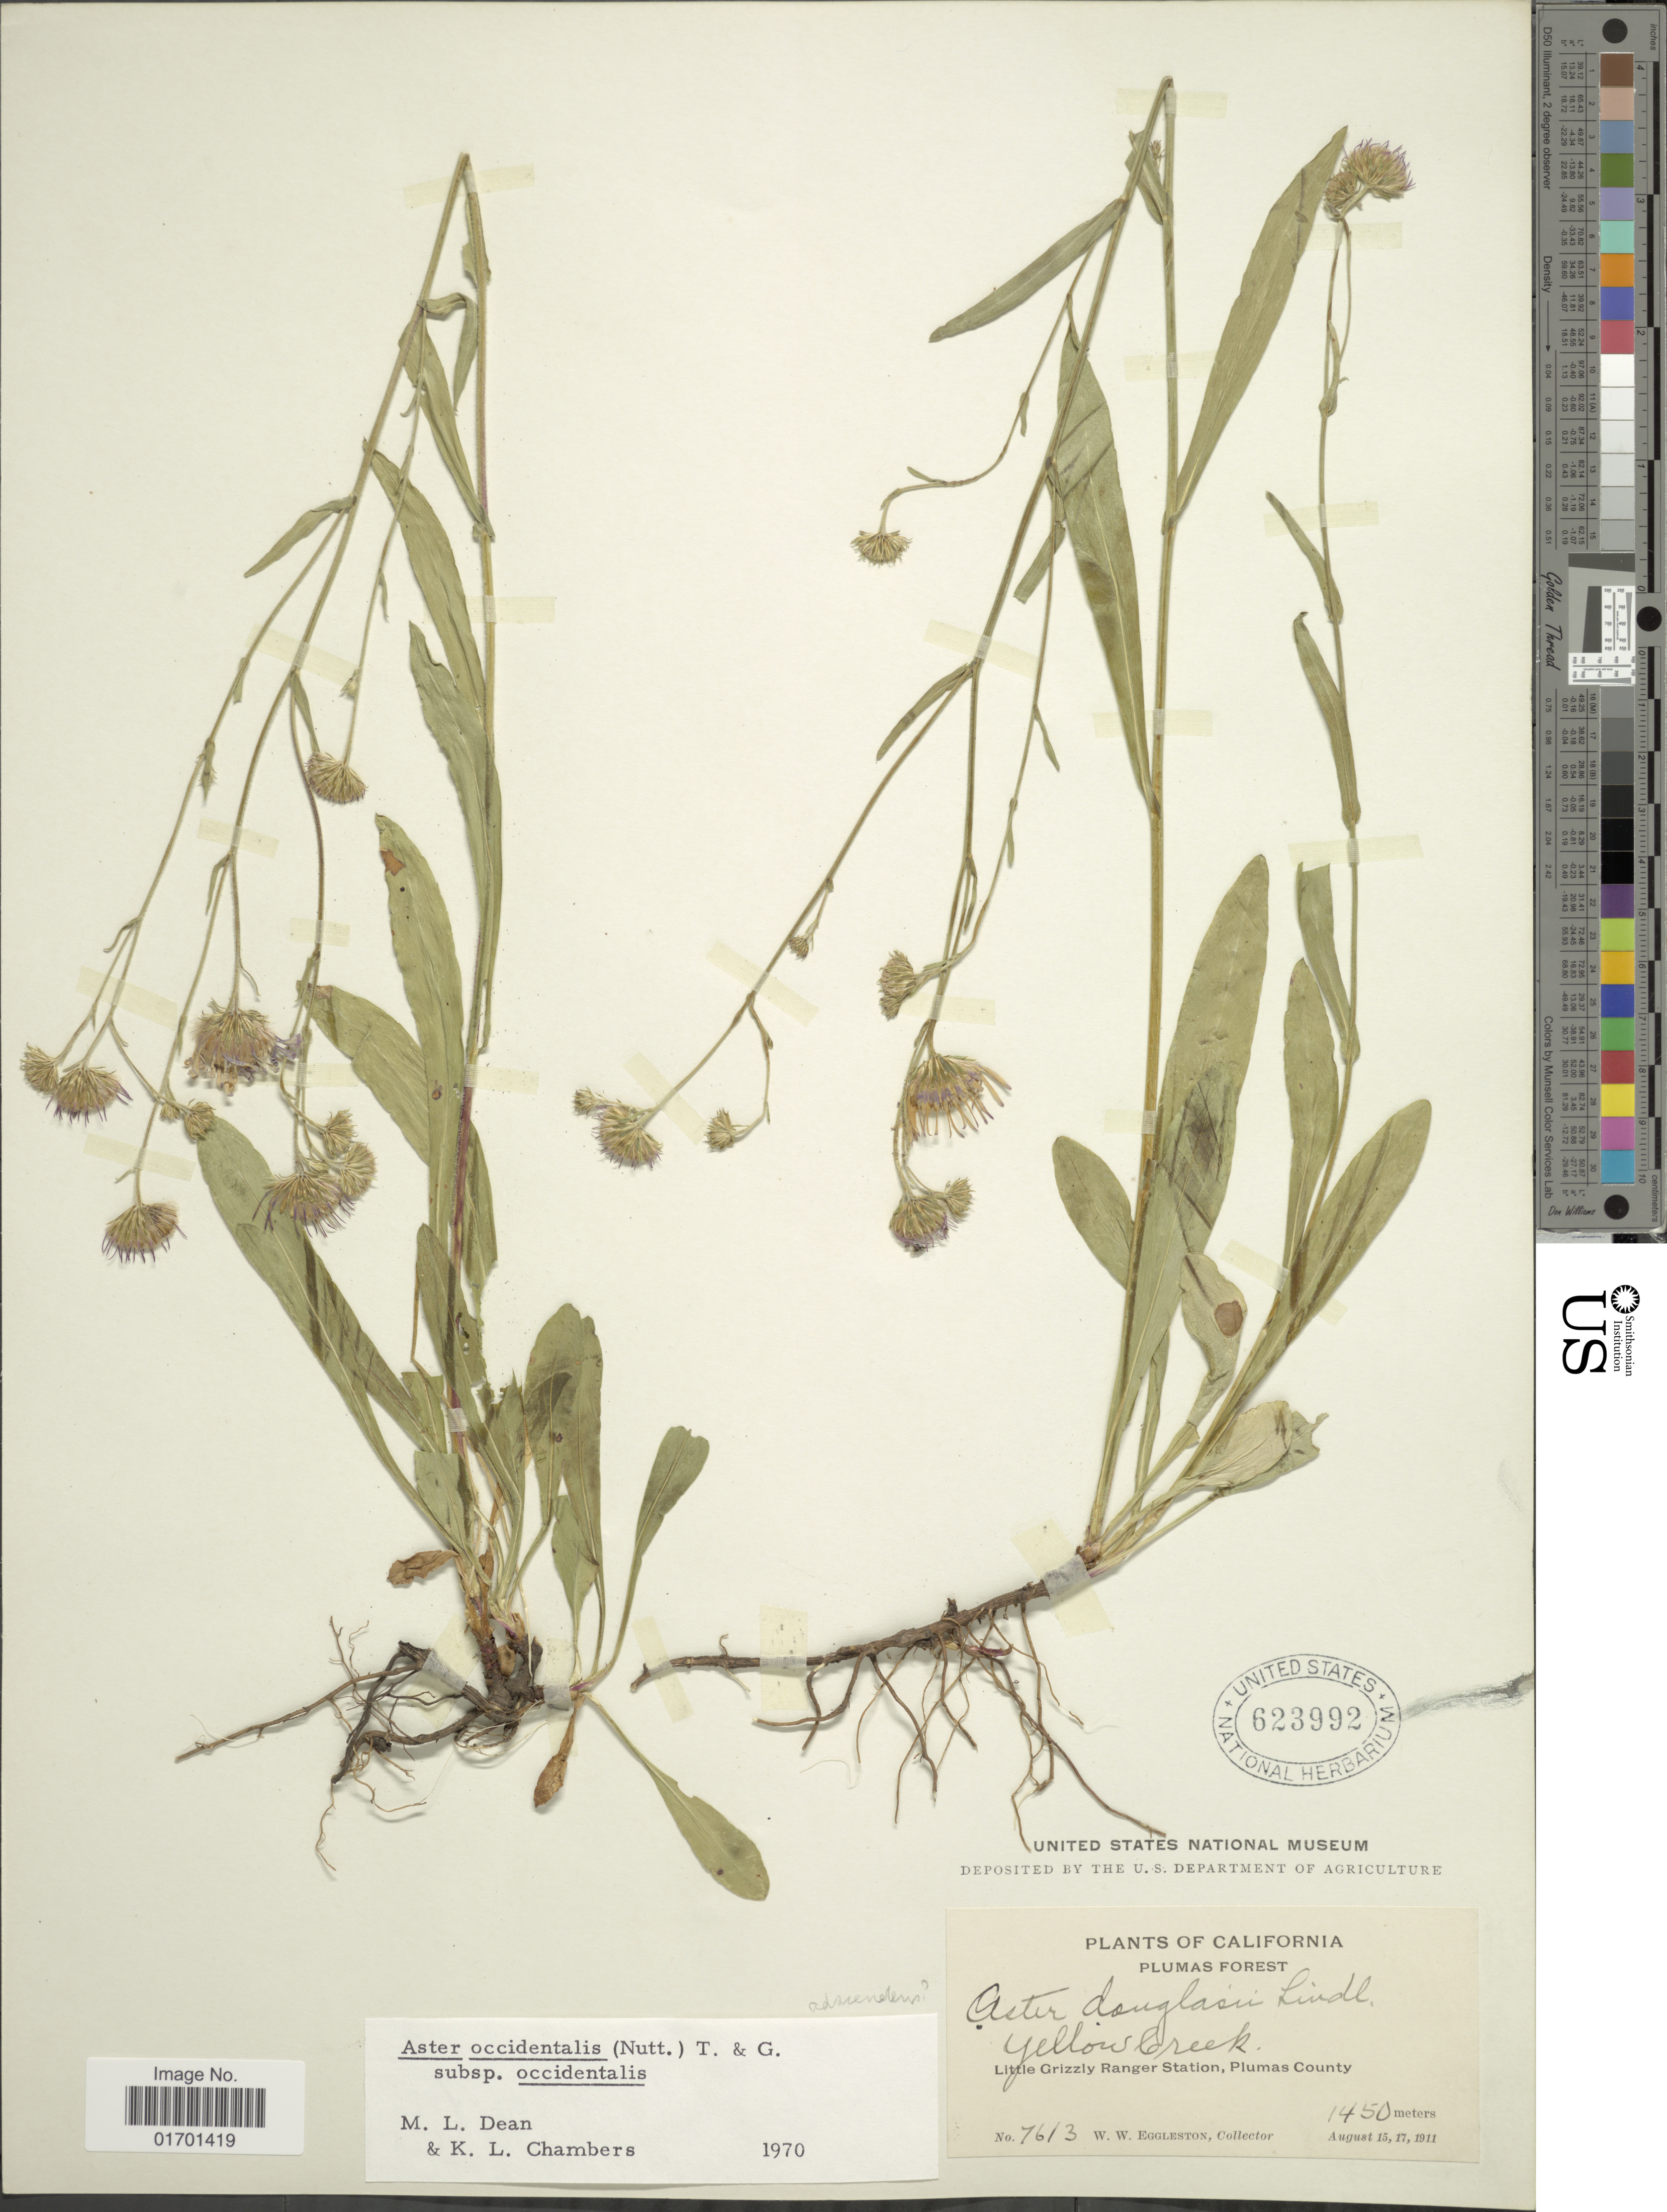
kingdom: Plantae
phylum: Tracheophyta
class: Magnoliopsida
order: Asterales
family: Asteraceae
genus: Symphyotrichum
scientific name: Symphyotrichum spathulatum var. spathulatum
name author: (Lindl.) G.L. Nesom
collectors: W. W. Eggleston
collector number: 7613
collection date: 1911-08-15/1911-08-17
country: United States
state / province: California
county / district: Plumas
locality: Plumas Forest, Yellow Creek, Little Grizzly Ranger Station, Plumas County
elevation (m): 1450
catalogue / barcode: US 623992